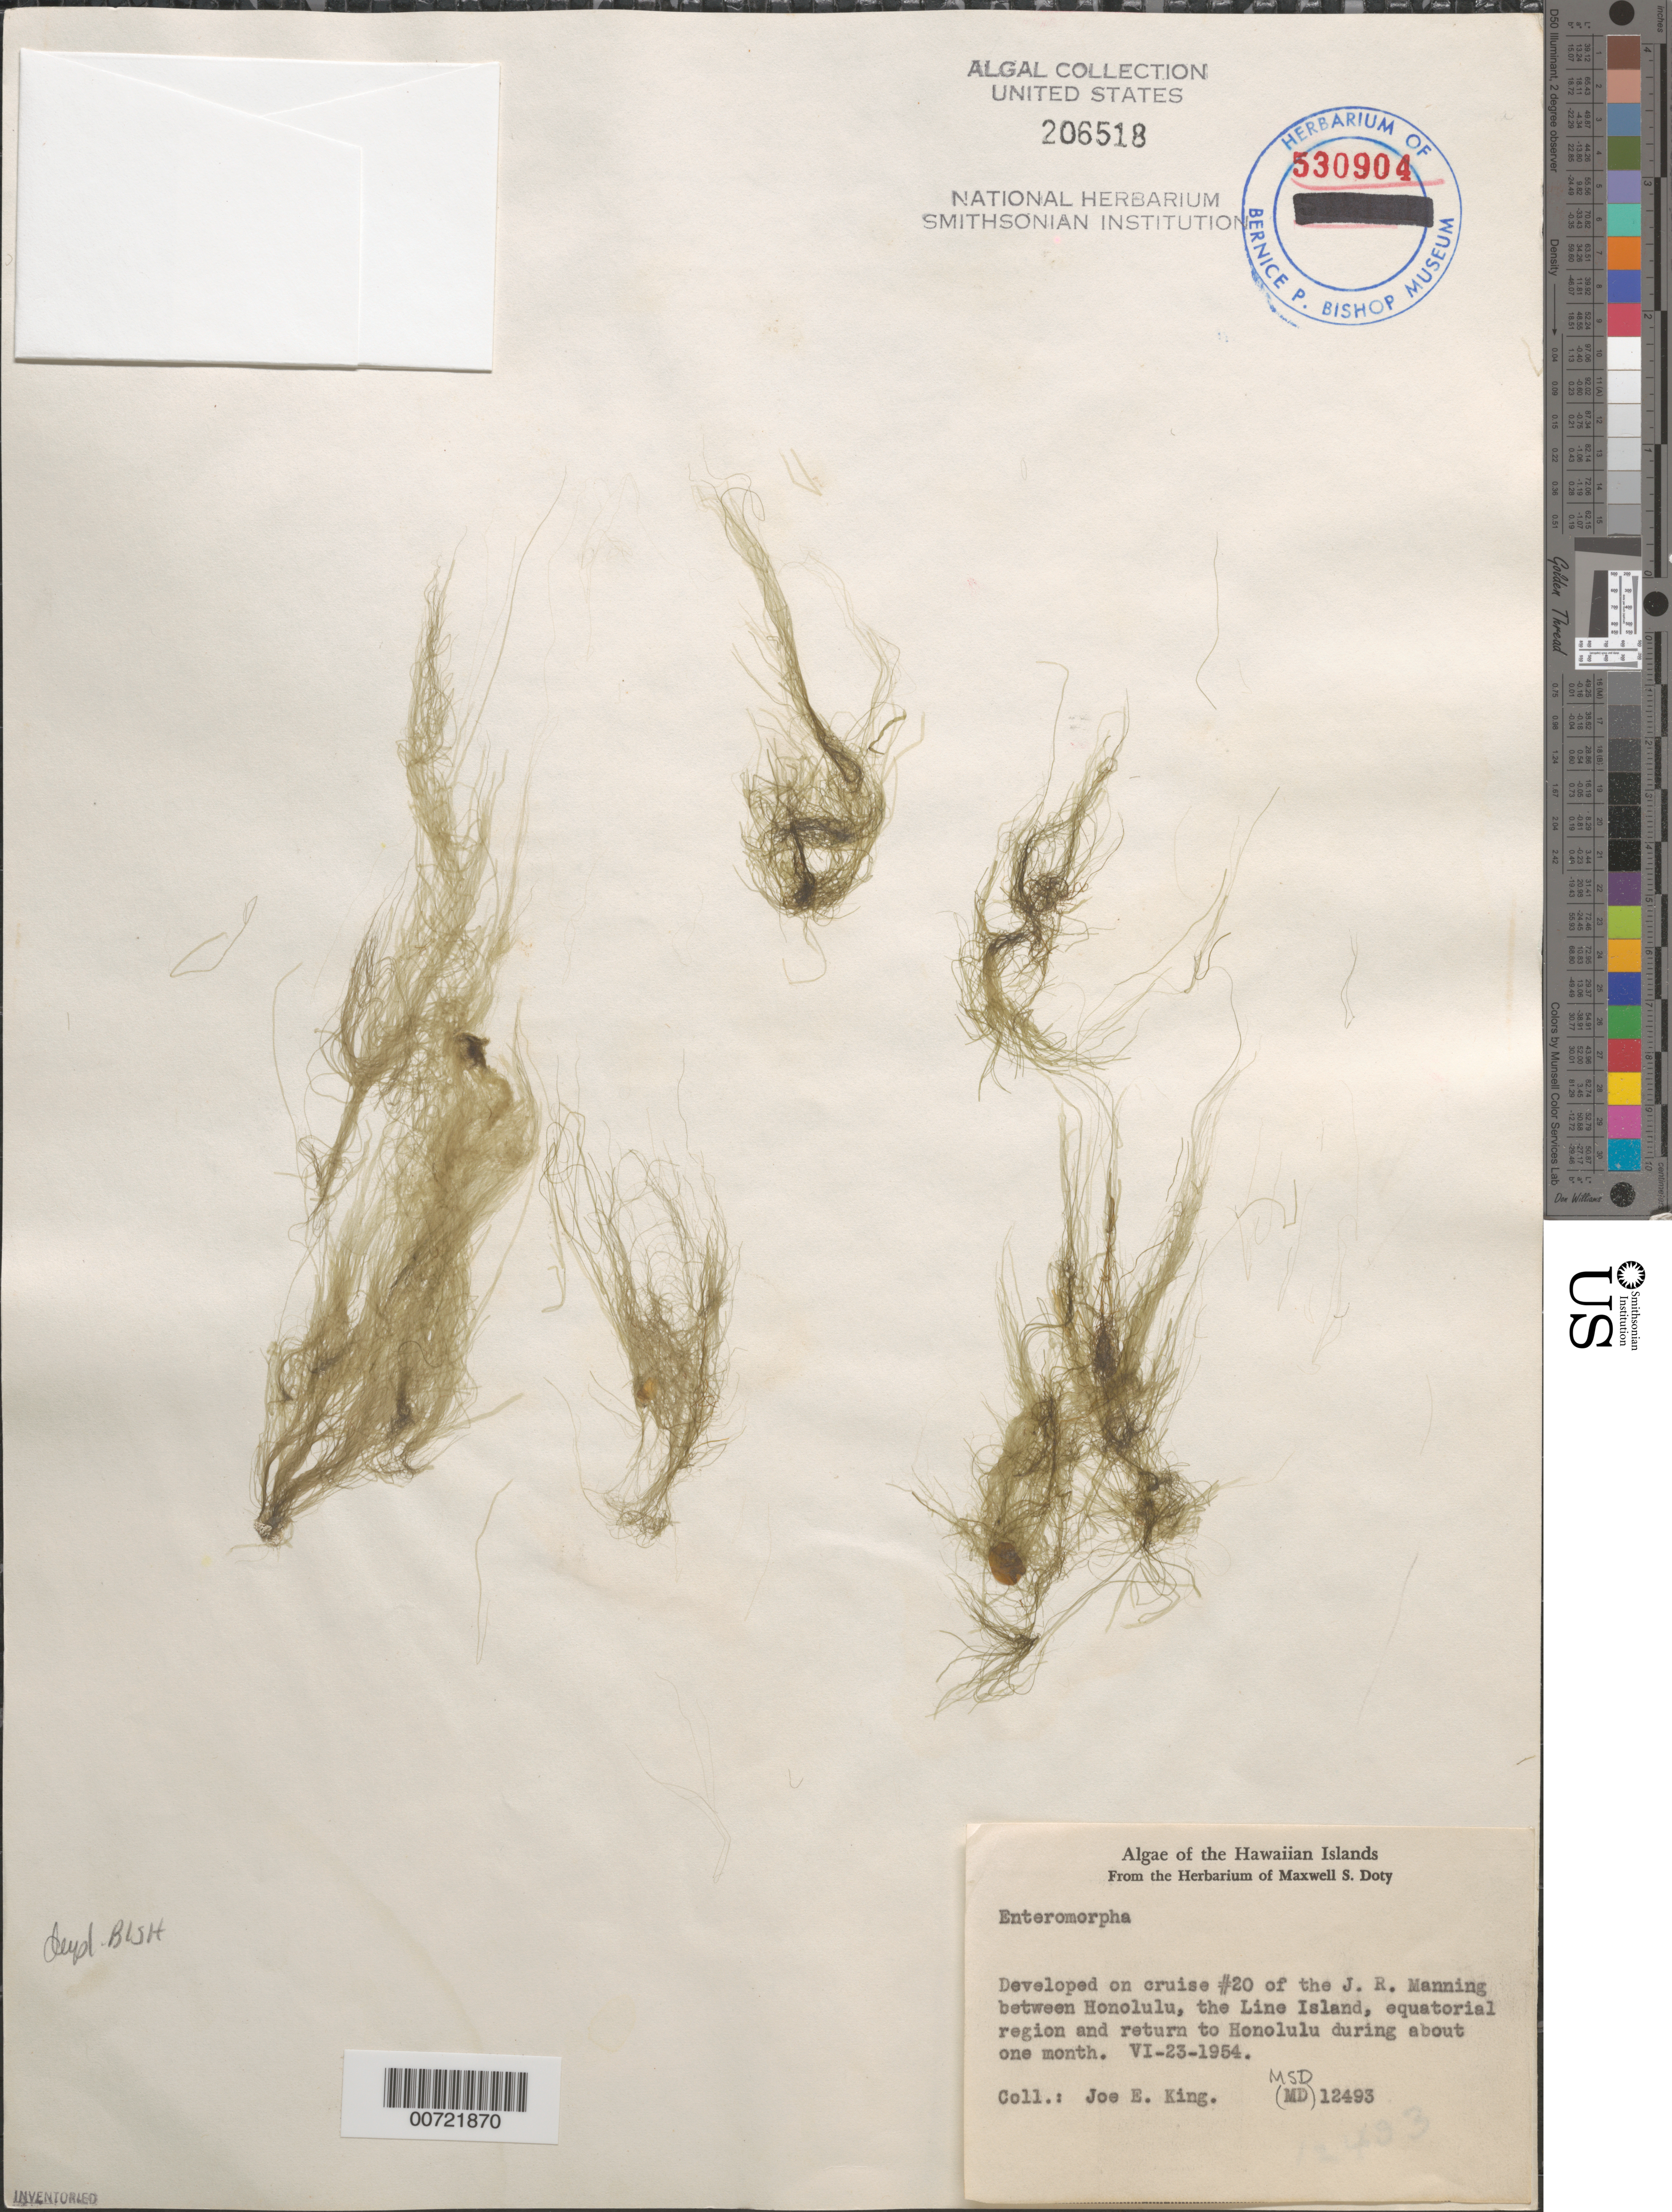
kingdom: Plantae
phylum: Chlorophyta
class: Ulvophyceae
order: Ulvales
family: Ulvaceae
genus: Ulva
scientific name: Ulva sp.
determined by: Algae name updating Project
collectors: Joe E. King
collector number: MSD 12493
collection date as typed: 23 Jun 1954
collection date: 1954-06-23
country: United States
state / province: Hawaii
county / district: Honolulu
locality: Developed on cruise 20 of the John R. Manning between Honolulu (Hawaii), the Line Islands, equatorial region and return to Honolulu during about 1 month, ending 23 June 1954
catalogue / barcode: US 206518